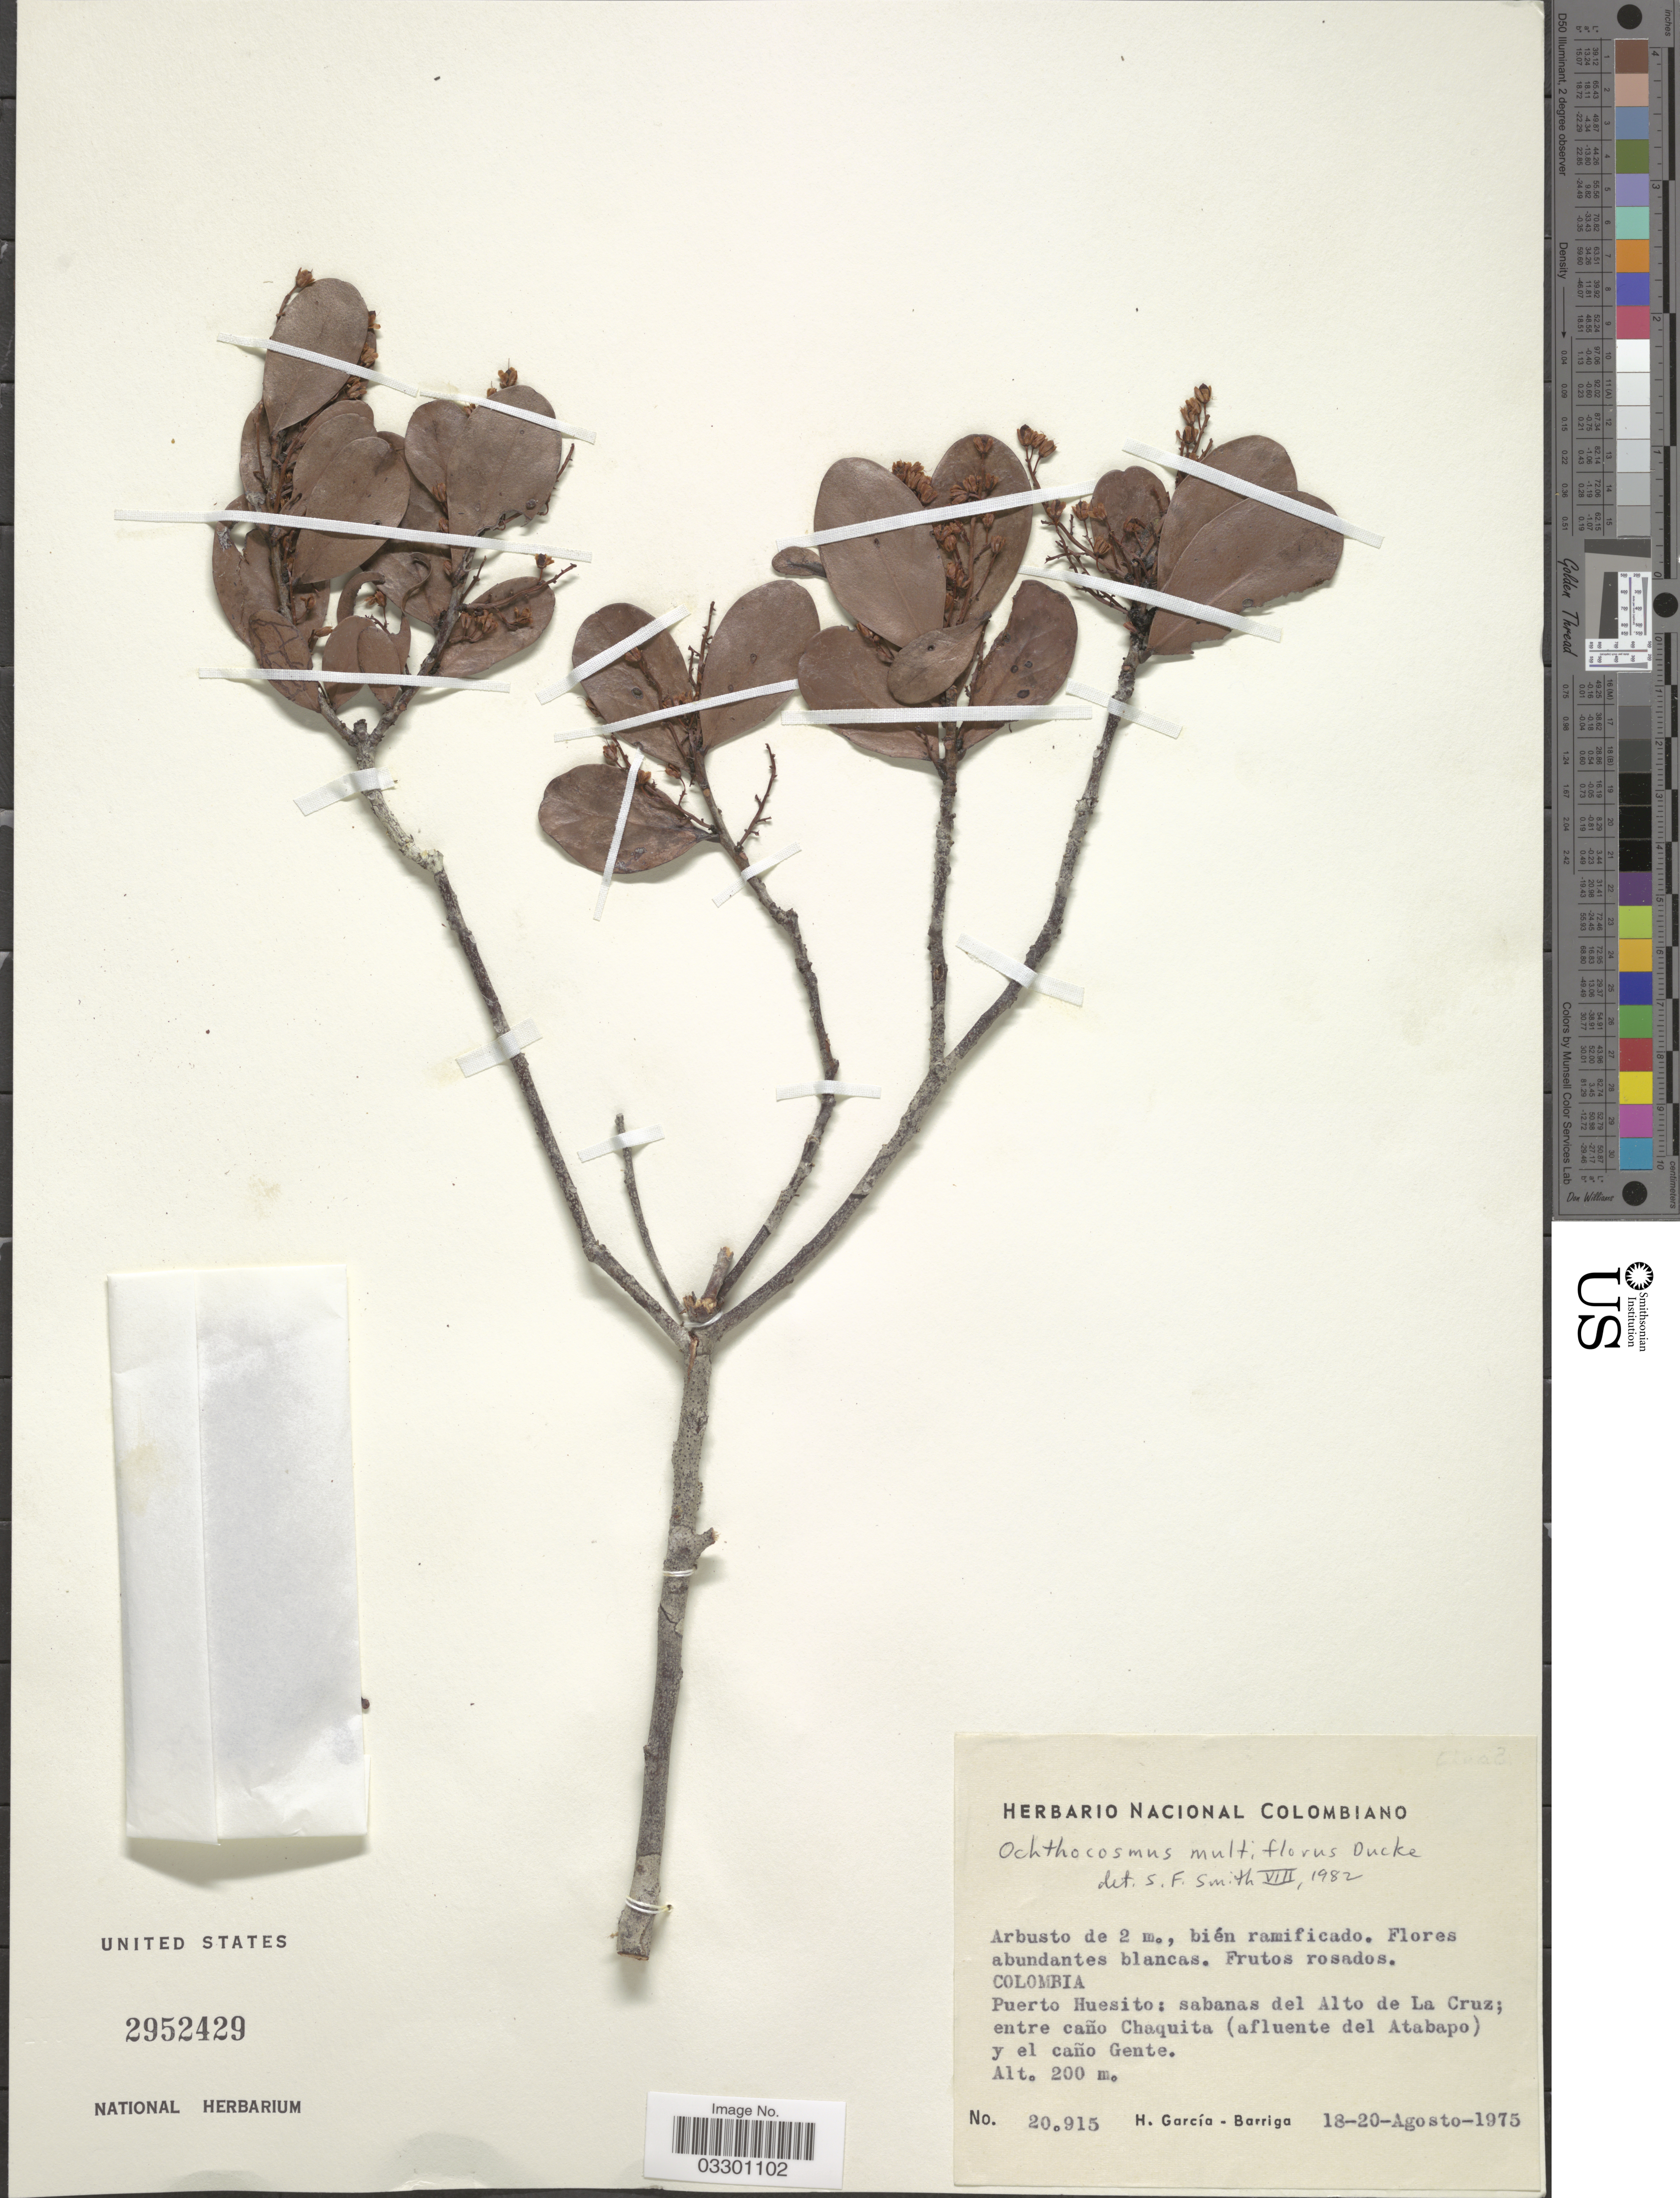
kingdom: Plantae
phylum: Tracheophyta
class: Magnoliopsida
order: Malpighiales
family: Ixonanthaceae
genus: Ochthocosmus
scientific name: Ochthocosmus multiflorus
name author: Ducke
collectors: H. García Barriga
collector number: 20915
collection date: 1975-08-18/1975-08-20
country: Colombia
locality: Puerto Huesito: sabanas del Alto de La Cruz; entre caño Chaquita (afluente del Atabapo) y el caño Gente.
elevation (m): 200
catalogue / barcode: US 2952429